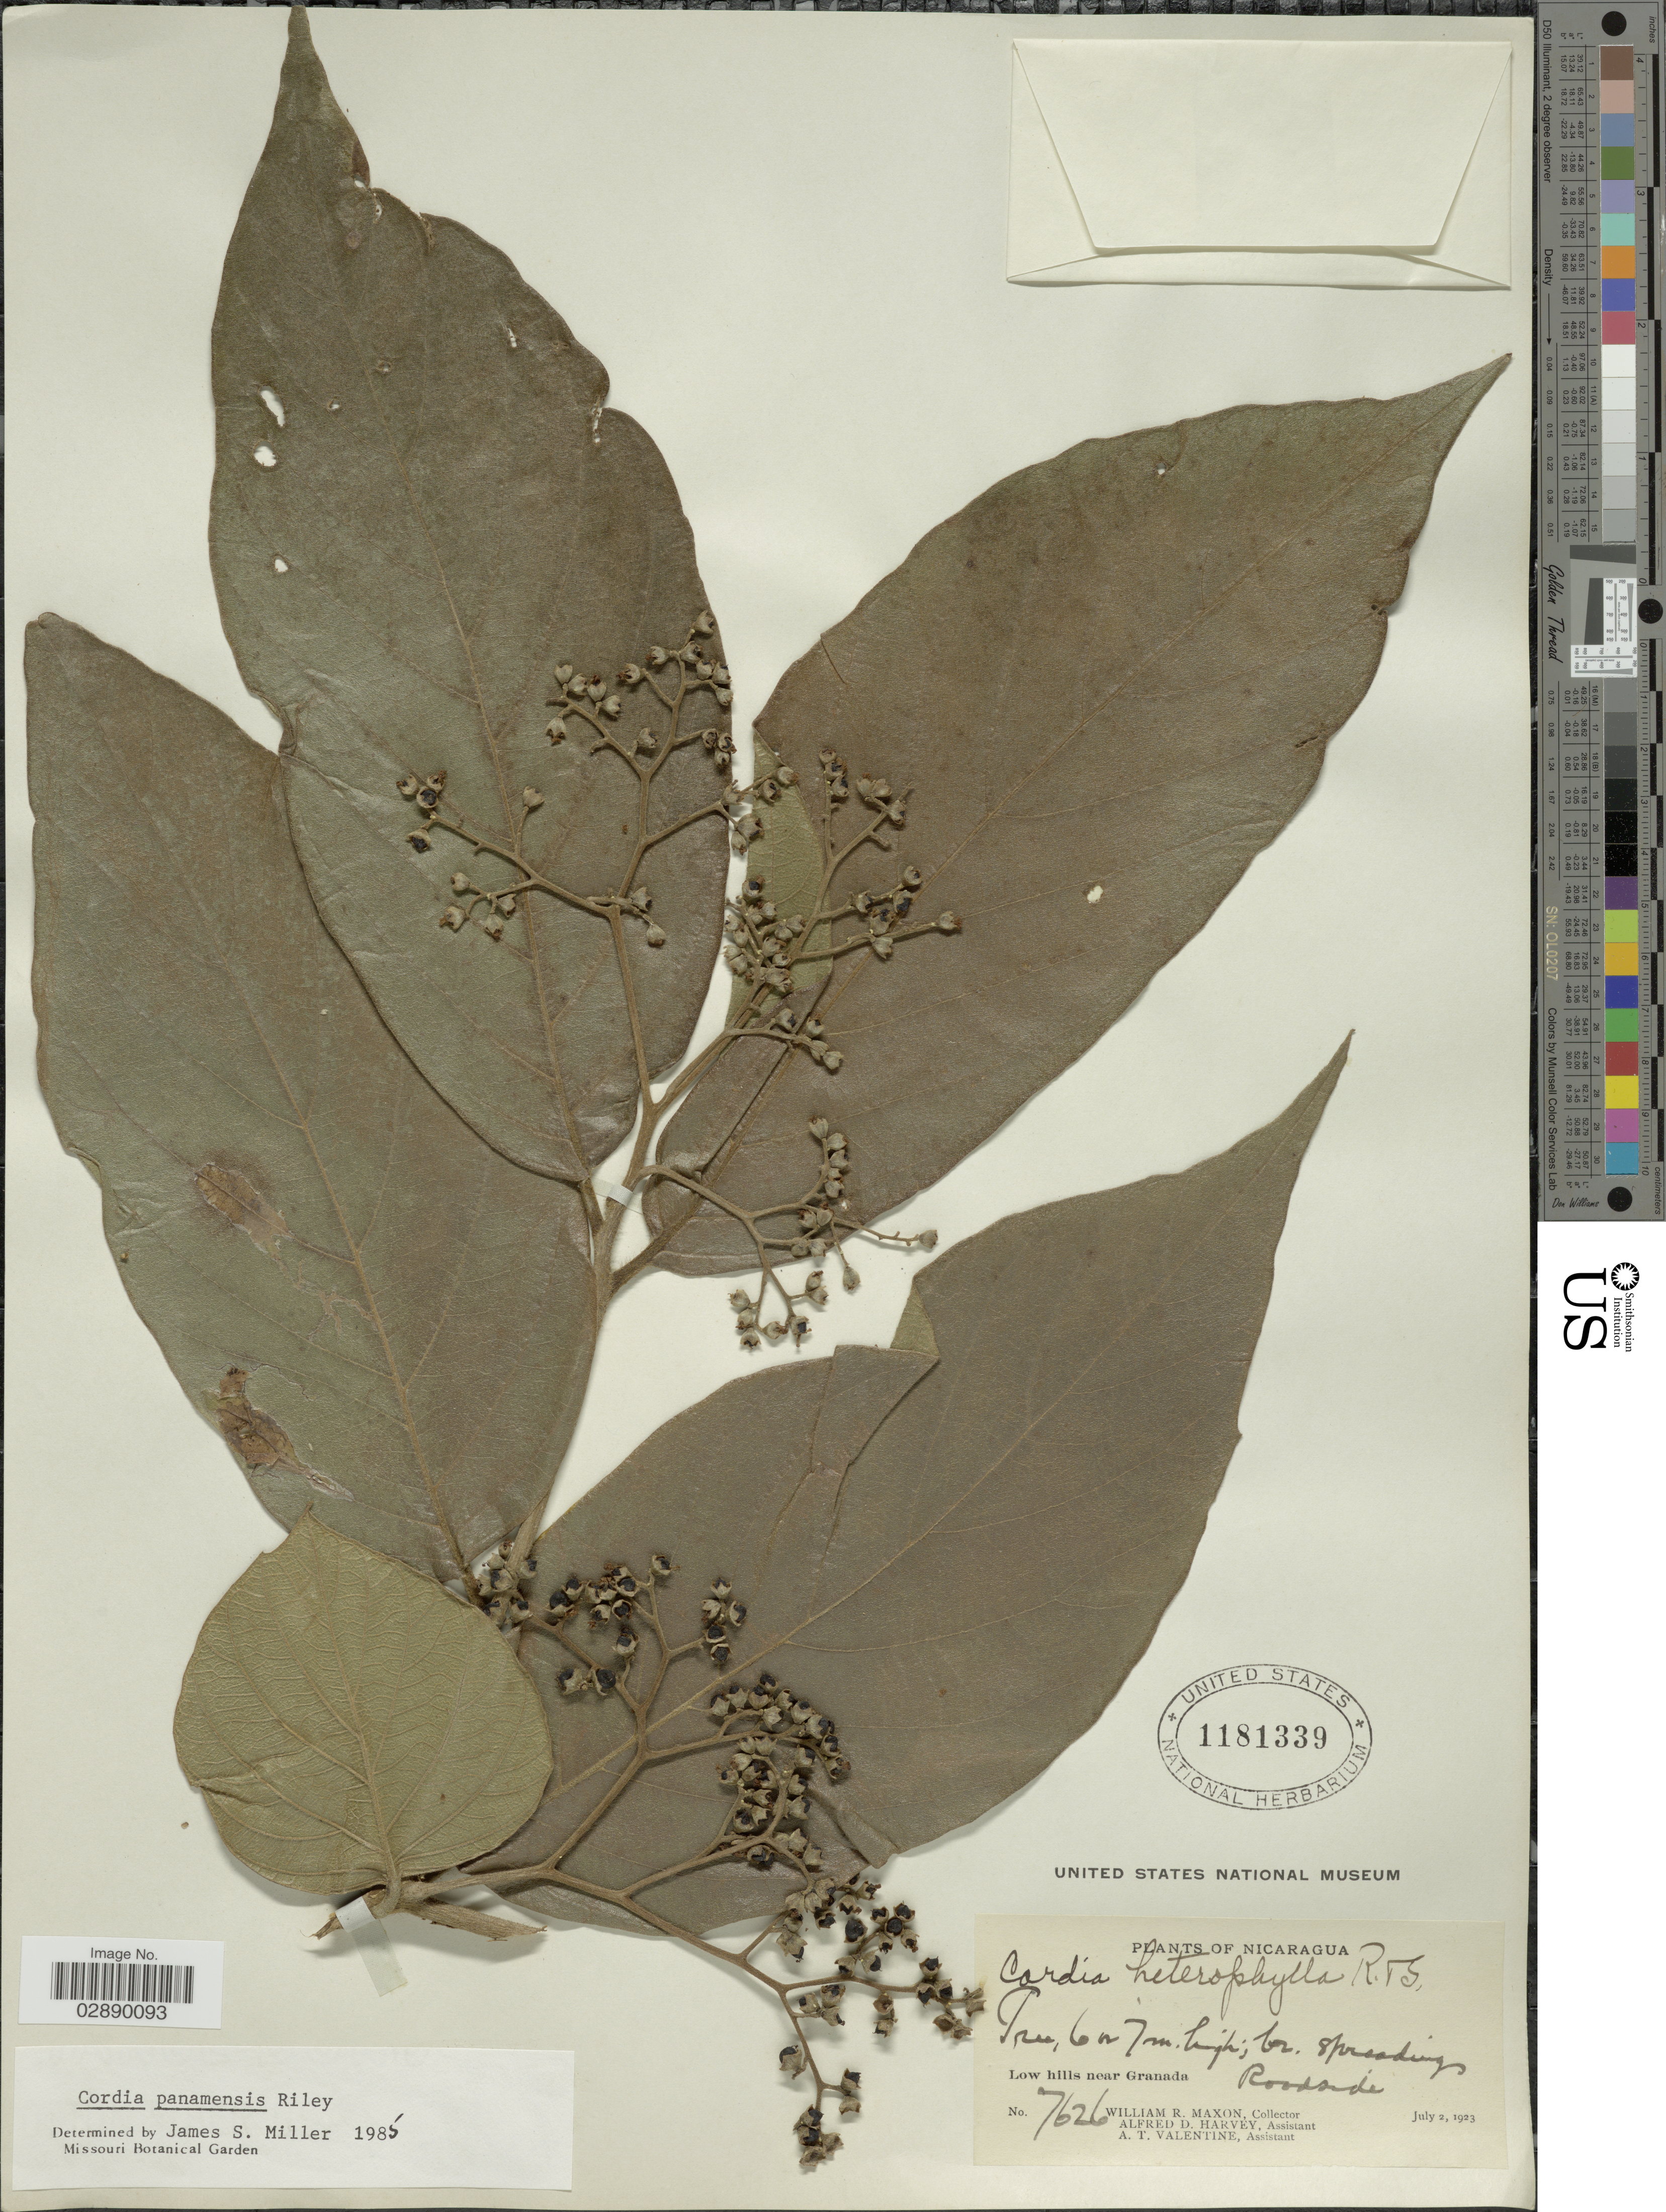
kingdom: Plantae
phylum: Tracheophyta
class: Magnoliopsida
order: Boraginales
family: Cordiaceae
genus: Cordia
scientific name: Cordia panamensis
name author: L. Riley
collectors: W. R. Maxon, A. D. Harvey & A. Valentine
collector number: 7626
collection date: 1923-07-02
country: Nicaragua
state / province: Granada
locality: Low hills near Granada, Roadside.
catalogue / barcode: US 1181339